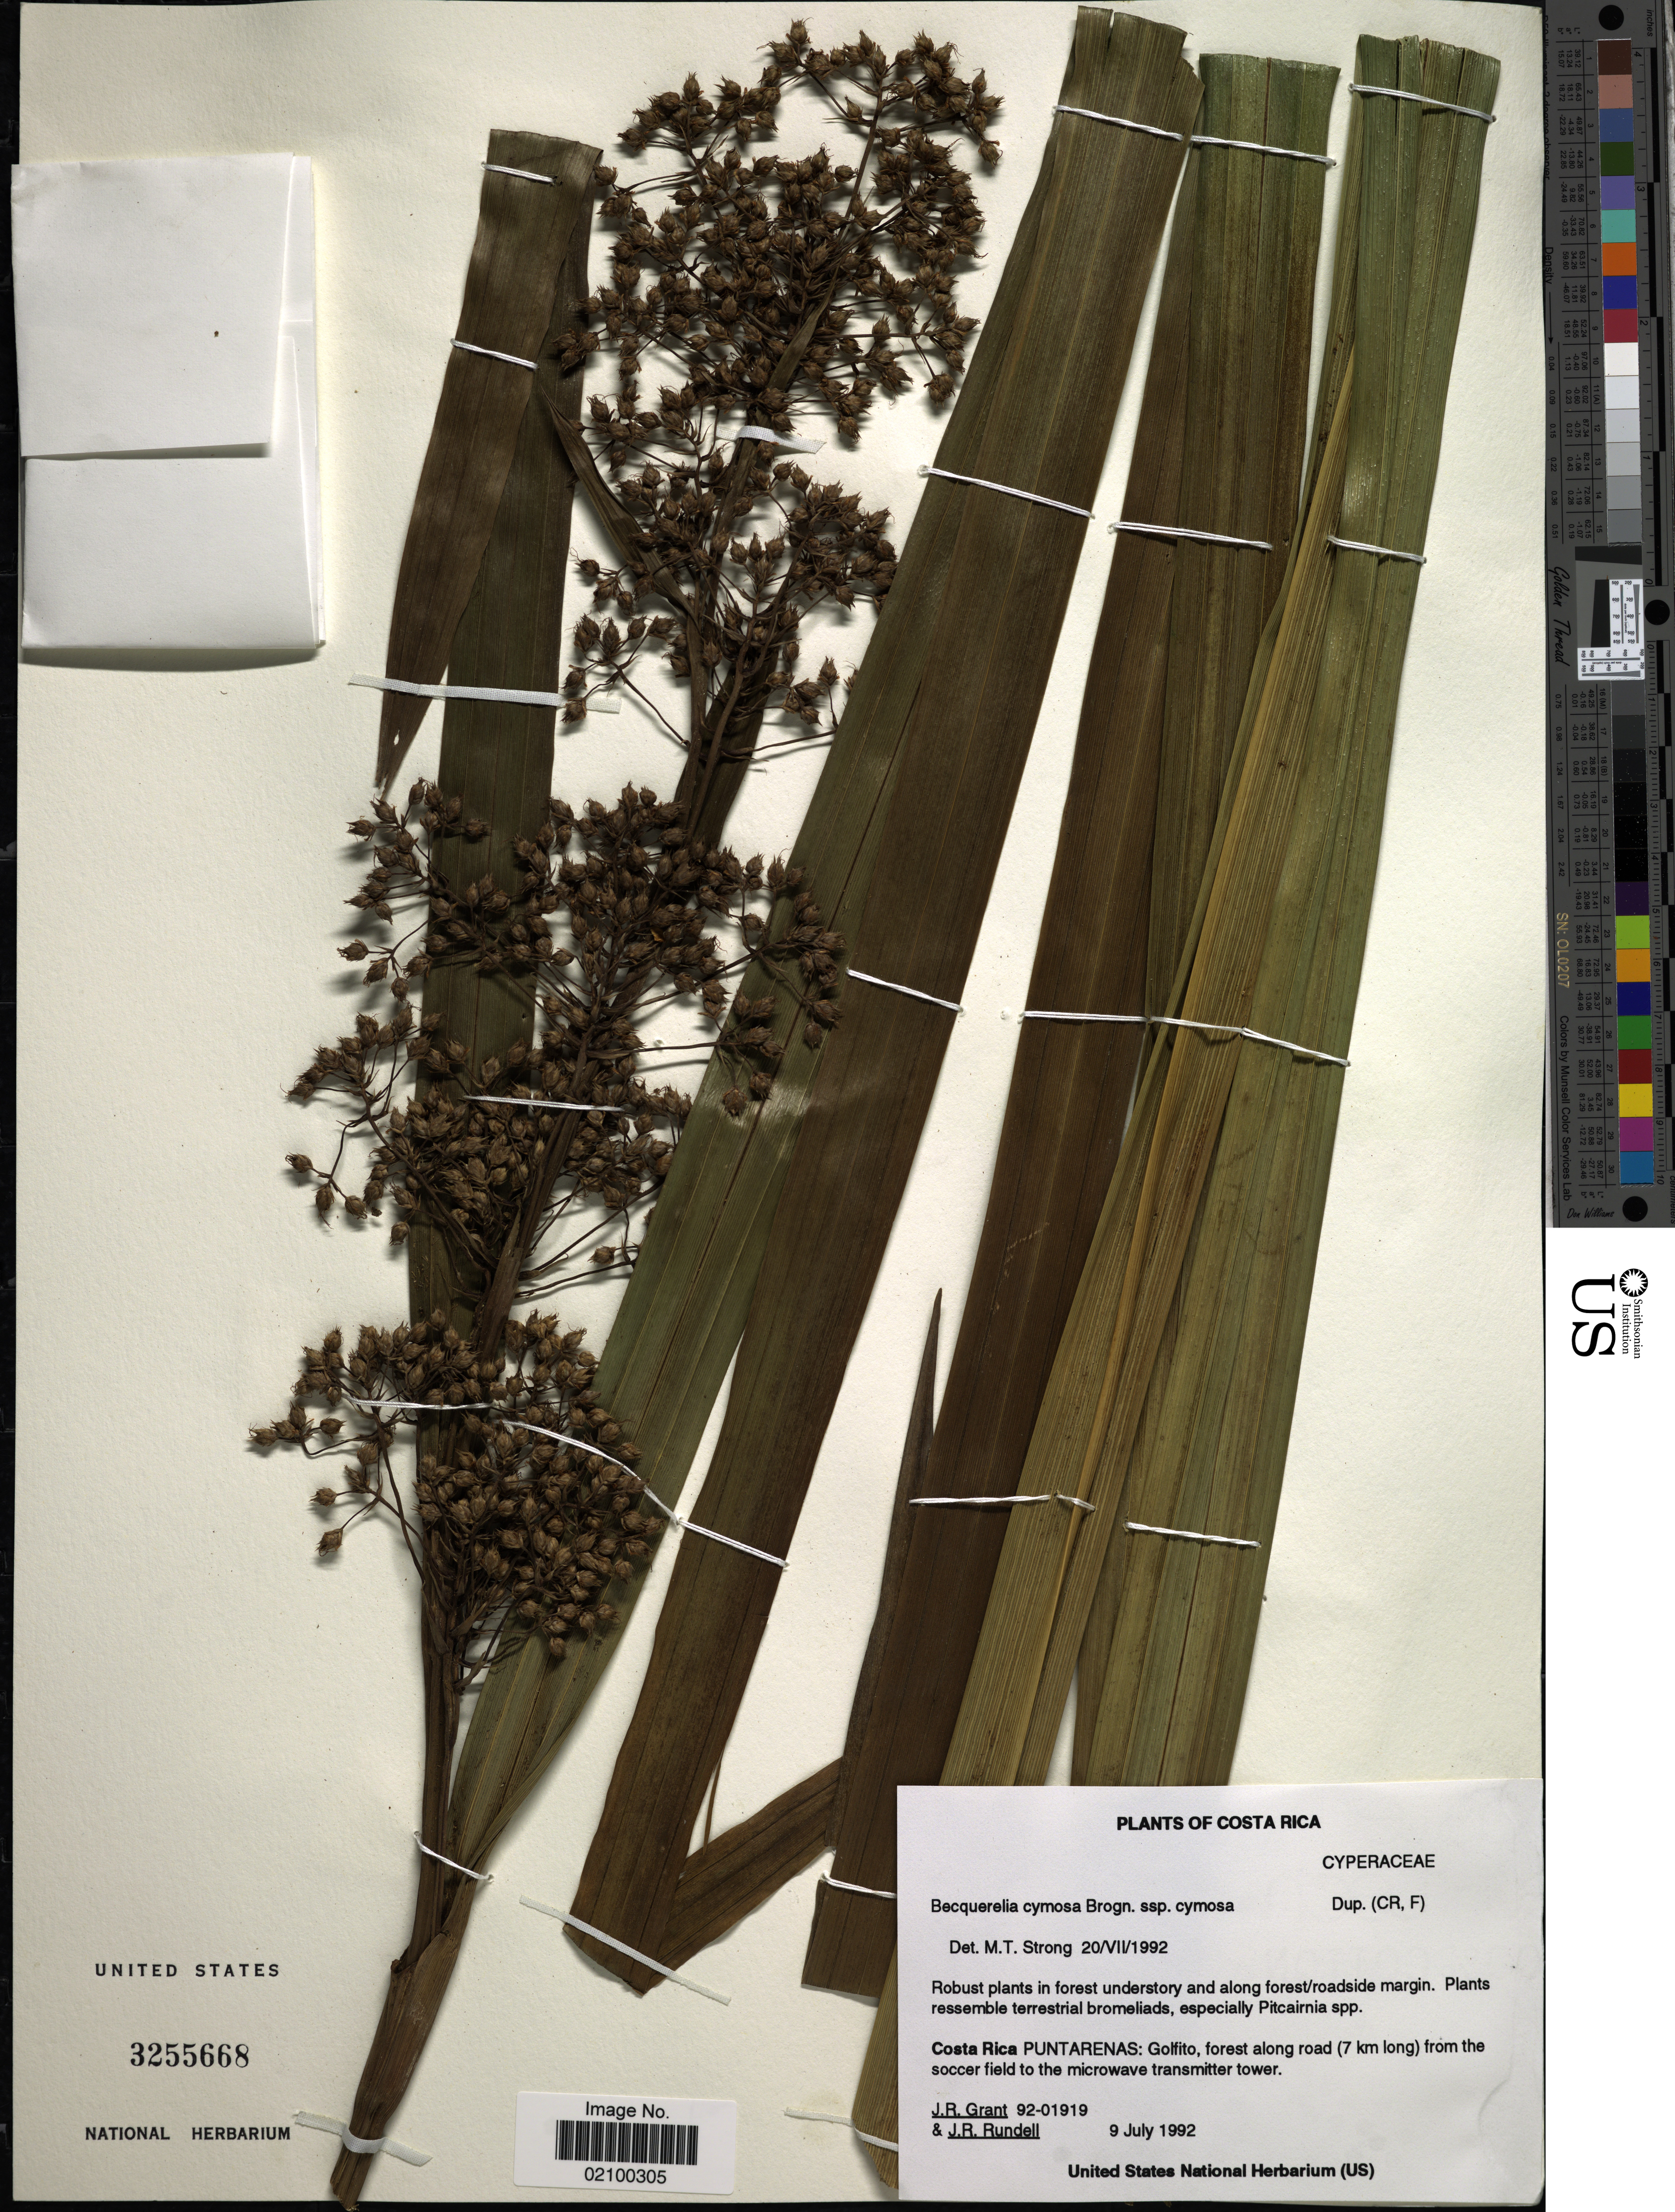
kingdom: Plantae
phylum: Tracheophyta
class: Liliopsida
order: Poales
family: Cyperaceae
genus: Becquerelia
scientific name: Becquerelia cymosa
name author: Brongn.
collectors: J. Grant & J. R. Rundell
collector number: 92-01919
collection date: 1992-07-09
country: Costa Rica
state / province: Puntarenas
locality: Golfito forest along road (7 km long) from the soccer field to the microwave transmitter tower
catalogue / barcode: US 3255668